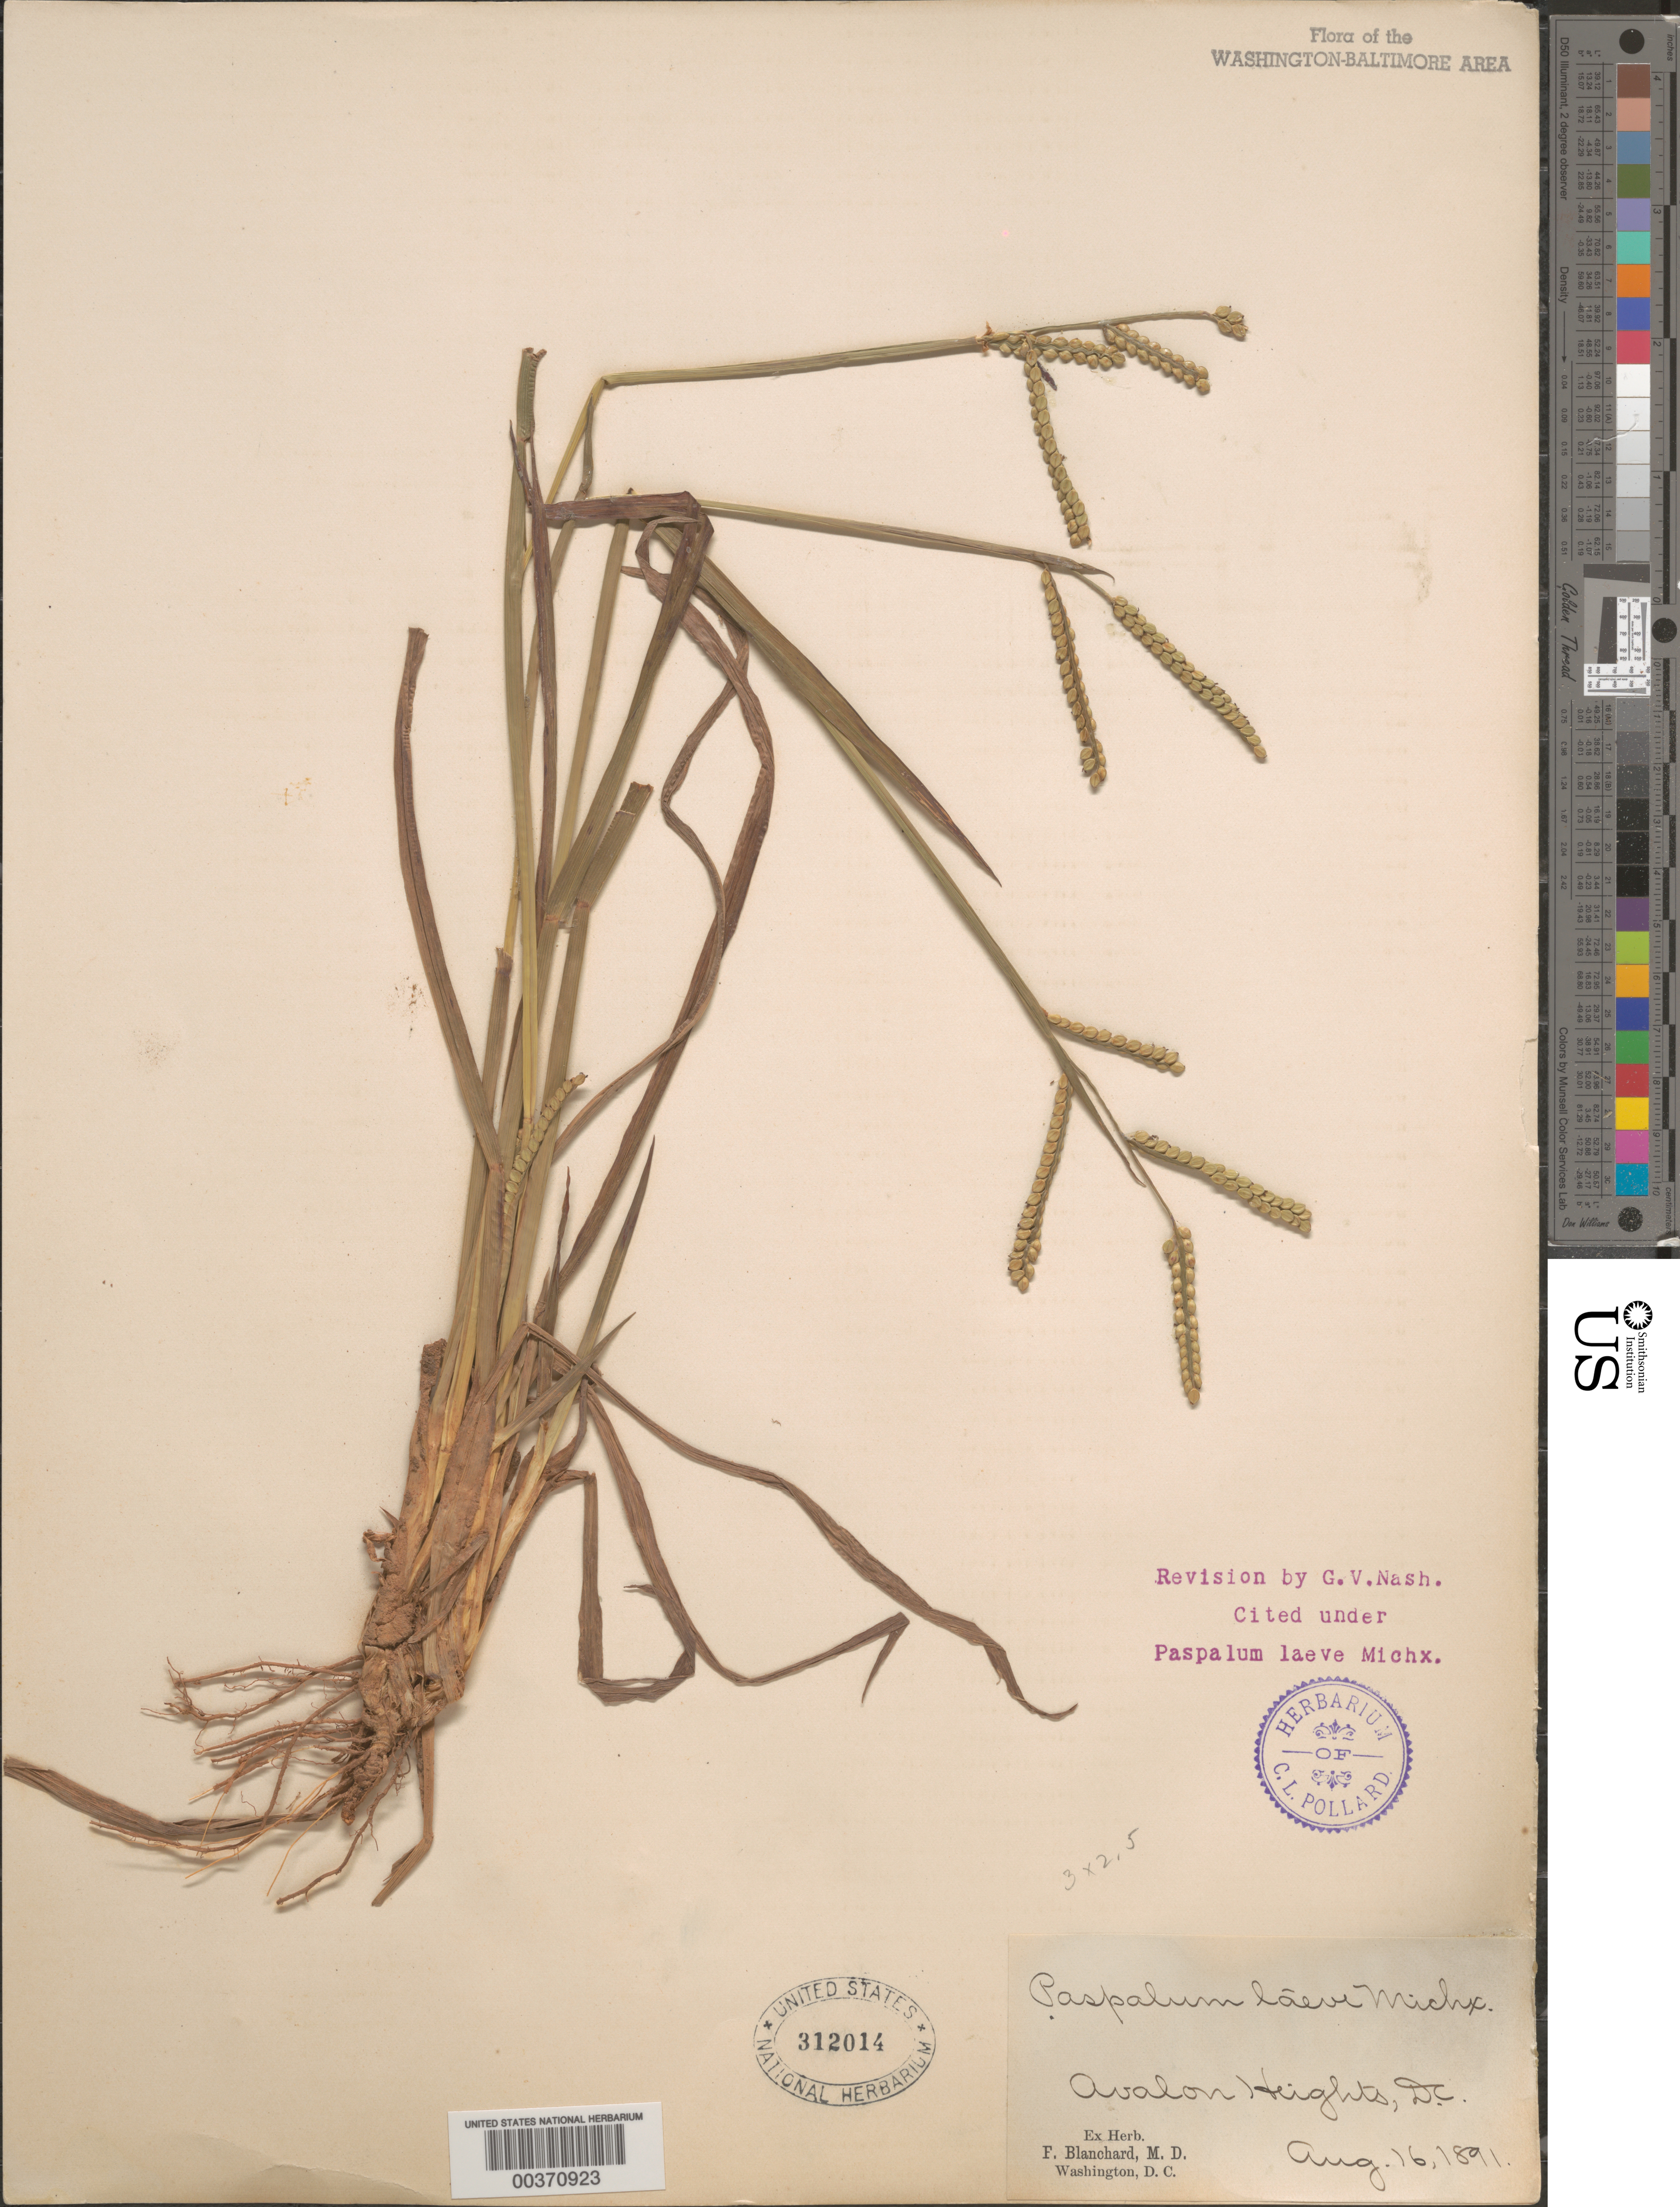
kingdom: Plantae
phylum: Tracheophyta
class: Liliopsida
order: Poales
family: Poaceae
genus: Paspalum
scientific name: Paspalum laeve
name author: Michx.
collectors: F. Blanchard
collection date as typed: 16 Aug 1891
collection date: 1891-08-16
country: United States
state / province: District of Columbia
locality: Avalon Heights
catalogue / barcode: US 312014